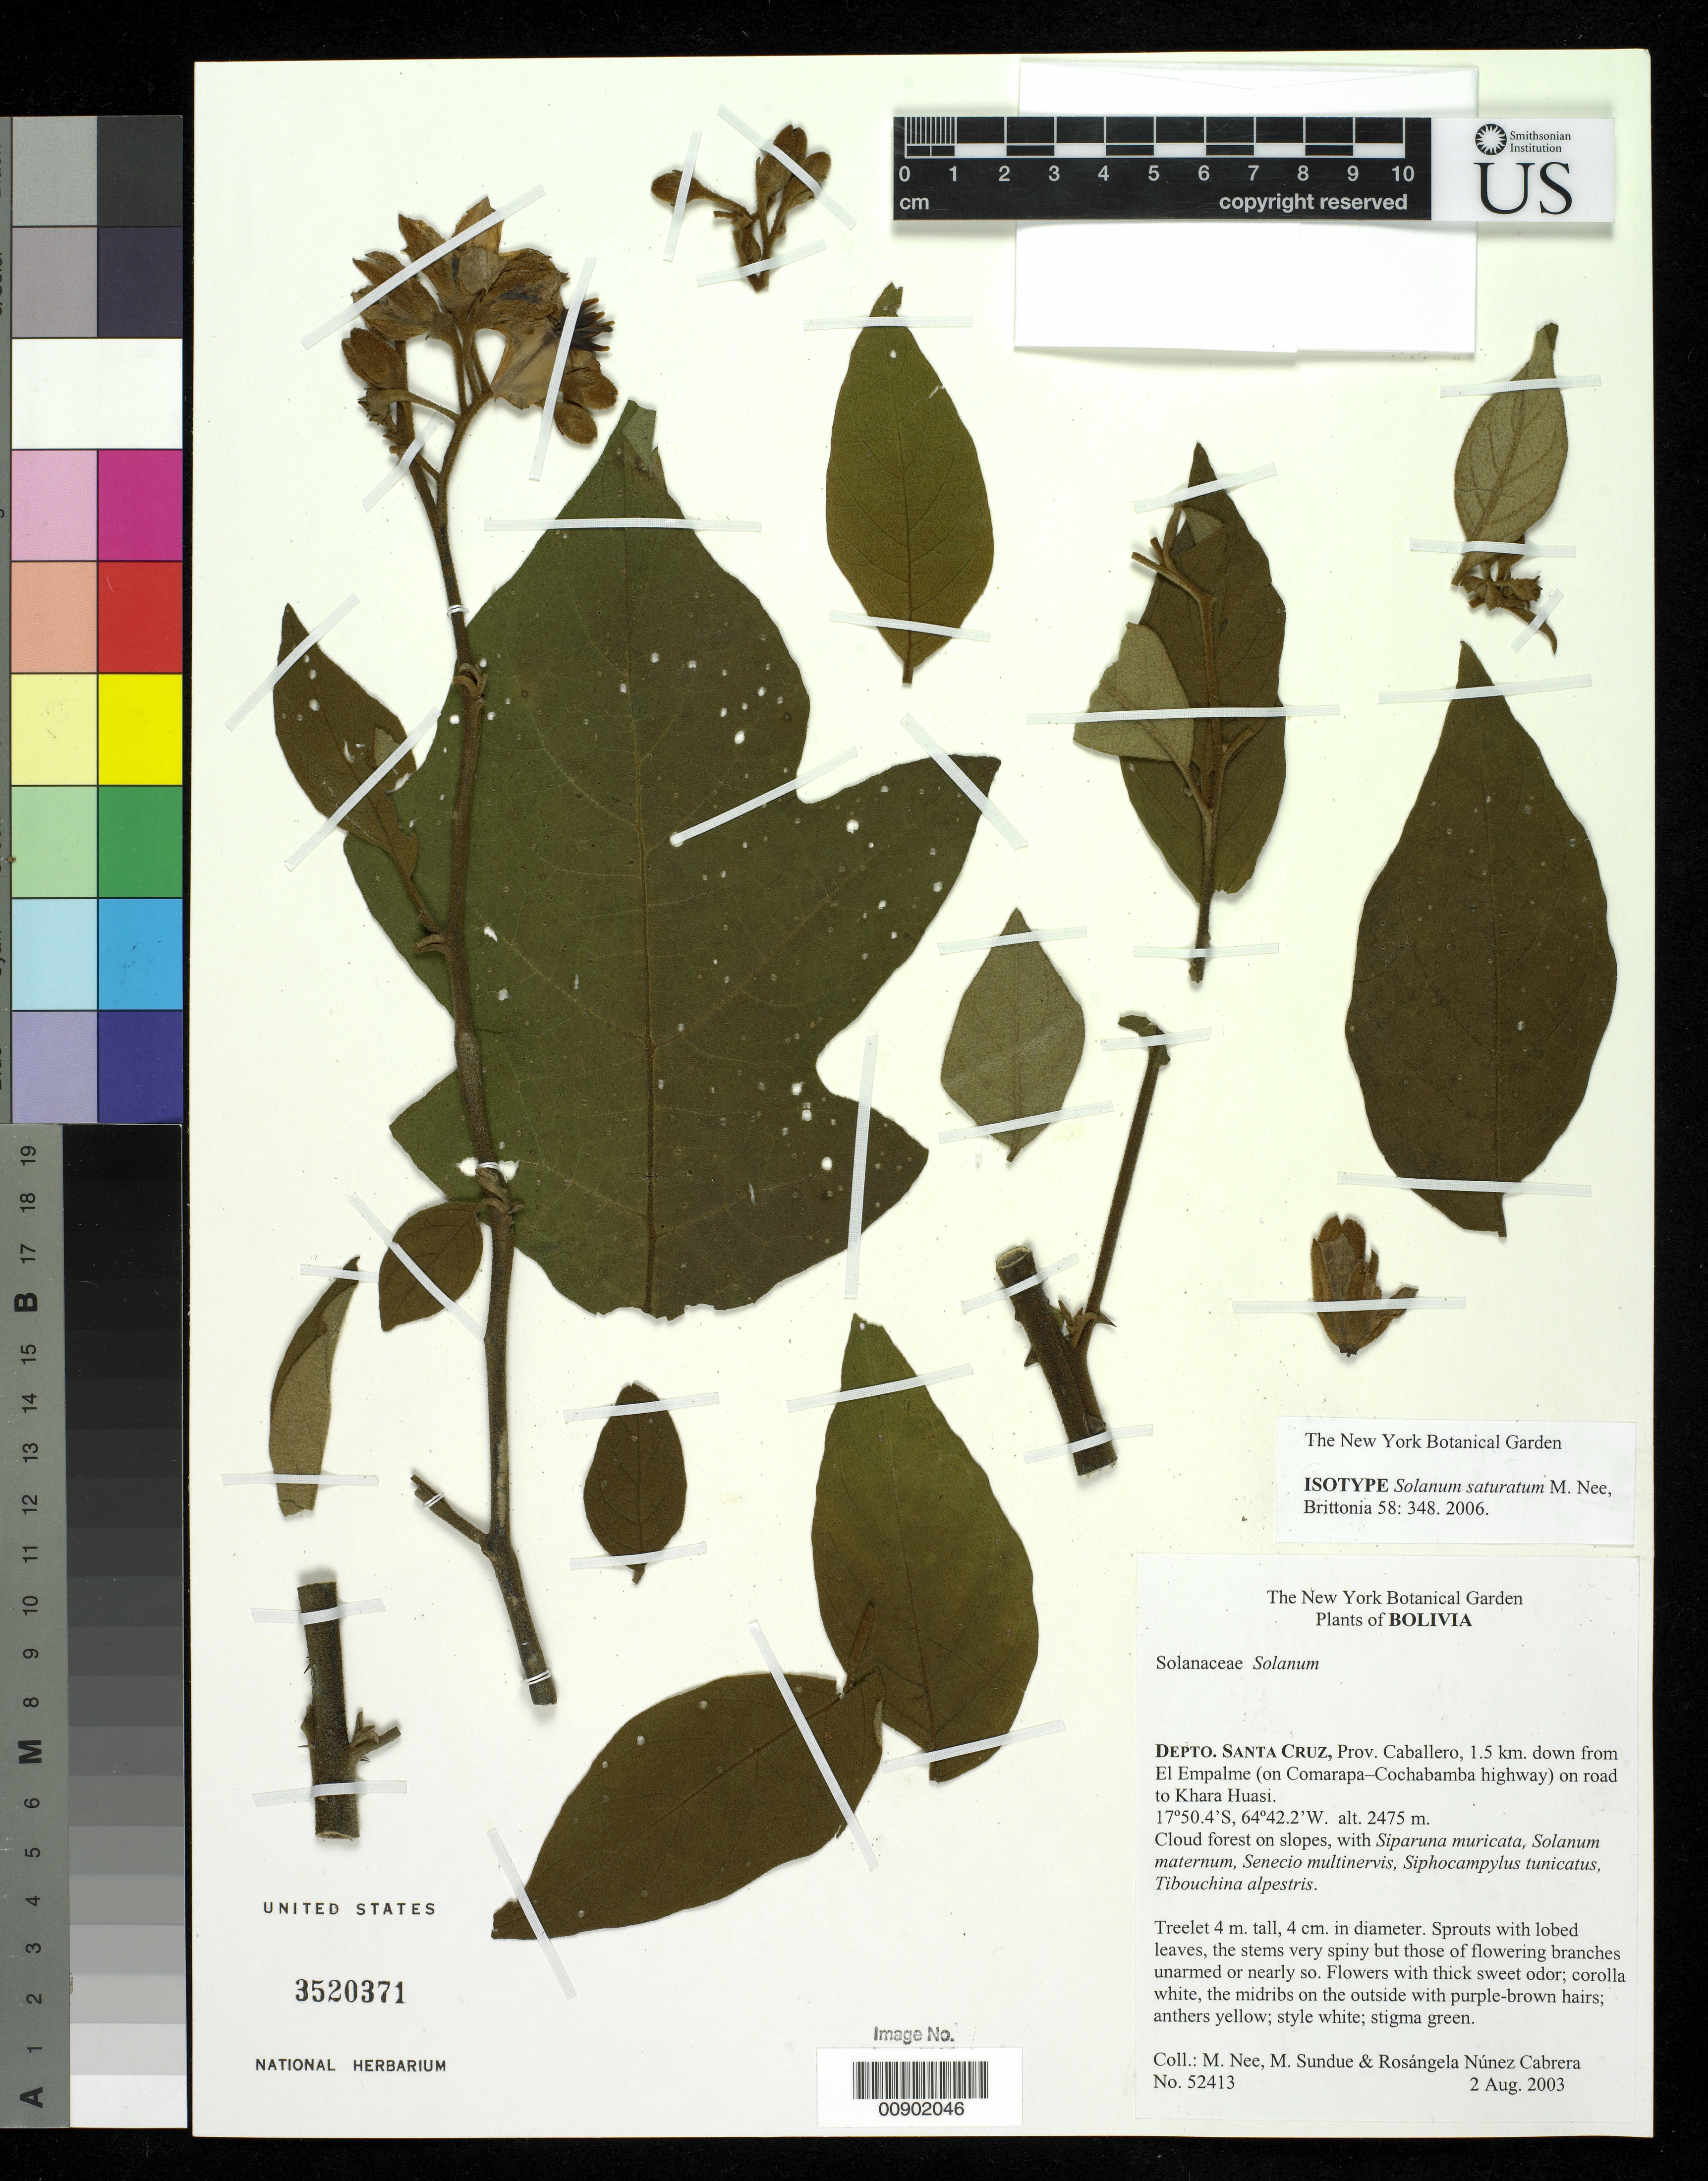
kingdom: Plantae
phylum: Tracheophyta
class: Magnoliopsida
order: Solanales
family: Solanaceae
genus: Solanum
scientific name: Solanum saturatum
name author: M. Nee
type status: Isotype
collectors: M. Nee, M. Sundue & R. Núnez Cabrera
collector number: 52413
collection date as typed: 02 Aug 2003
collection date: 2003-08-02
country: Bolivia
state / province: Santa Cruz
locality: Depto. Santa Cruz, Prov. Caballero, 1.5 km down from El Empalme (on Comarapa-Cochabamba highway) on road to Khara Huasi.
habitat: Cloud forest on slopes.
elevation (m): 2475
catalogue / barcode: US 3520371